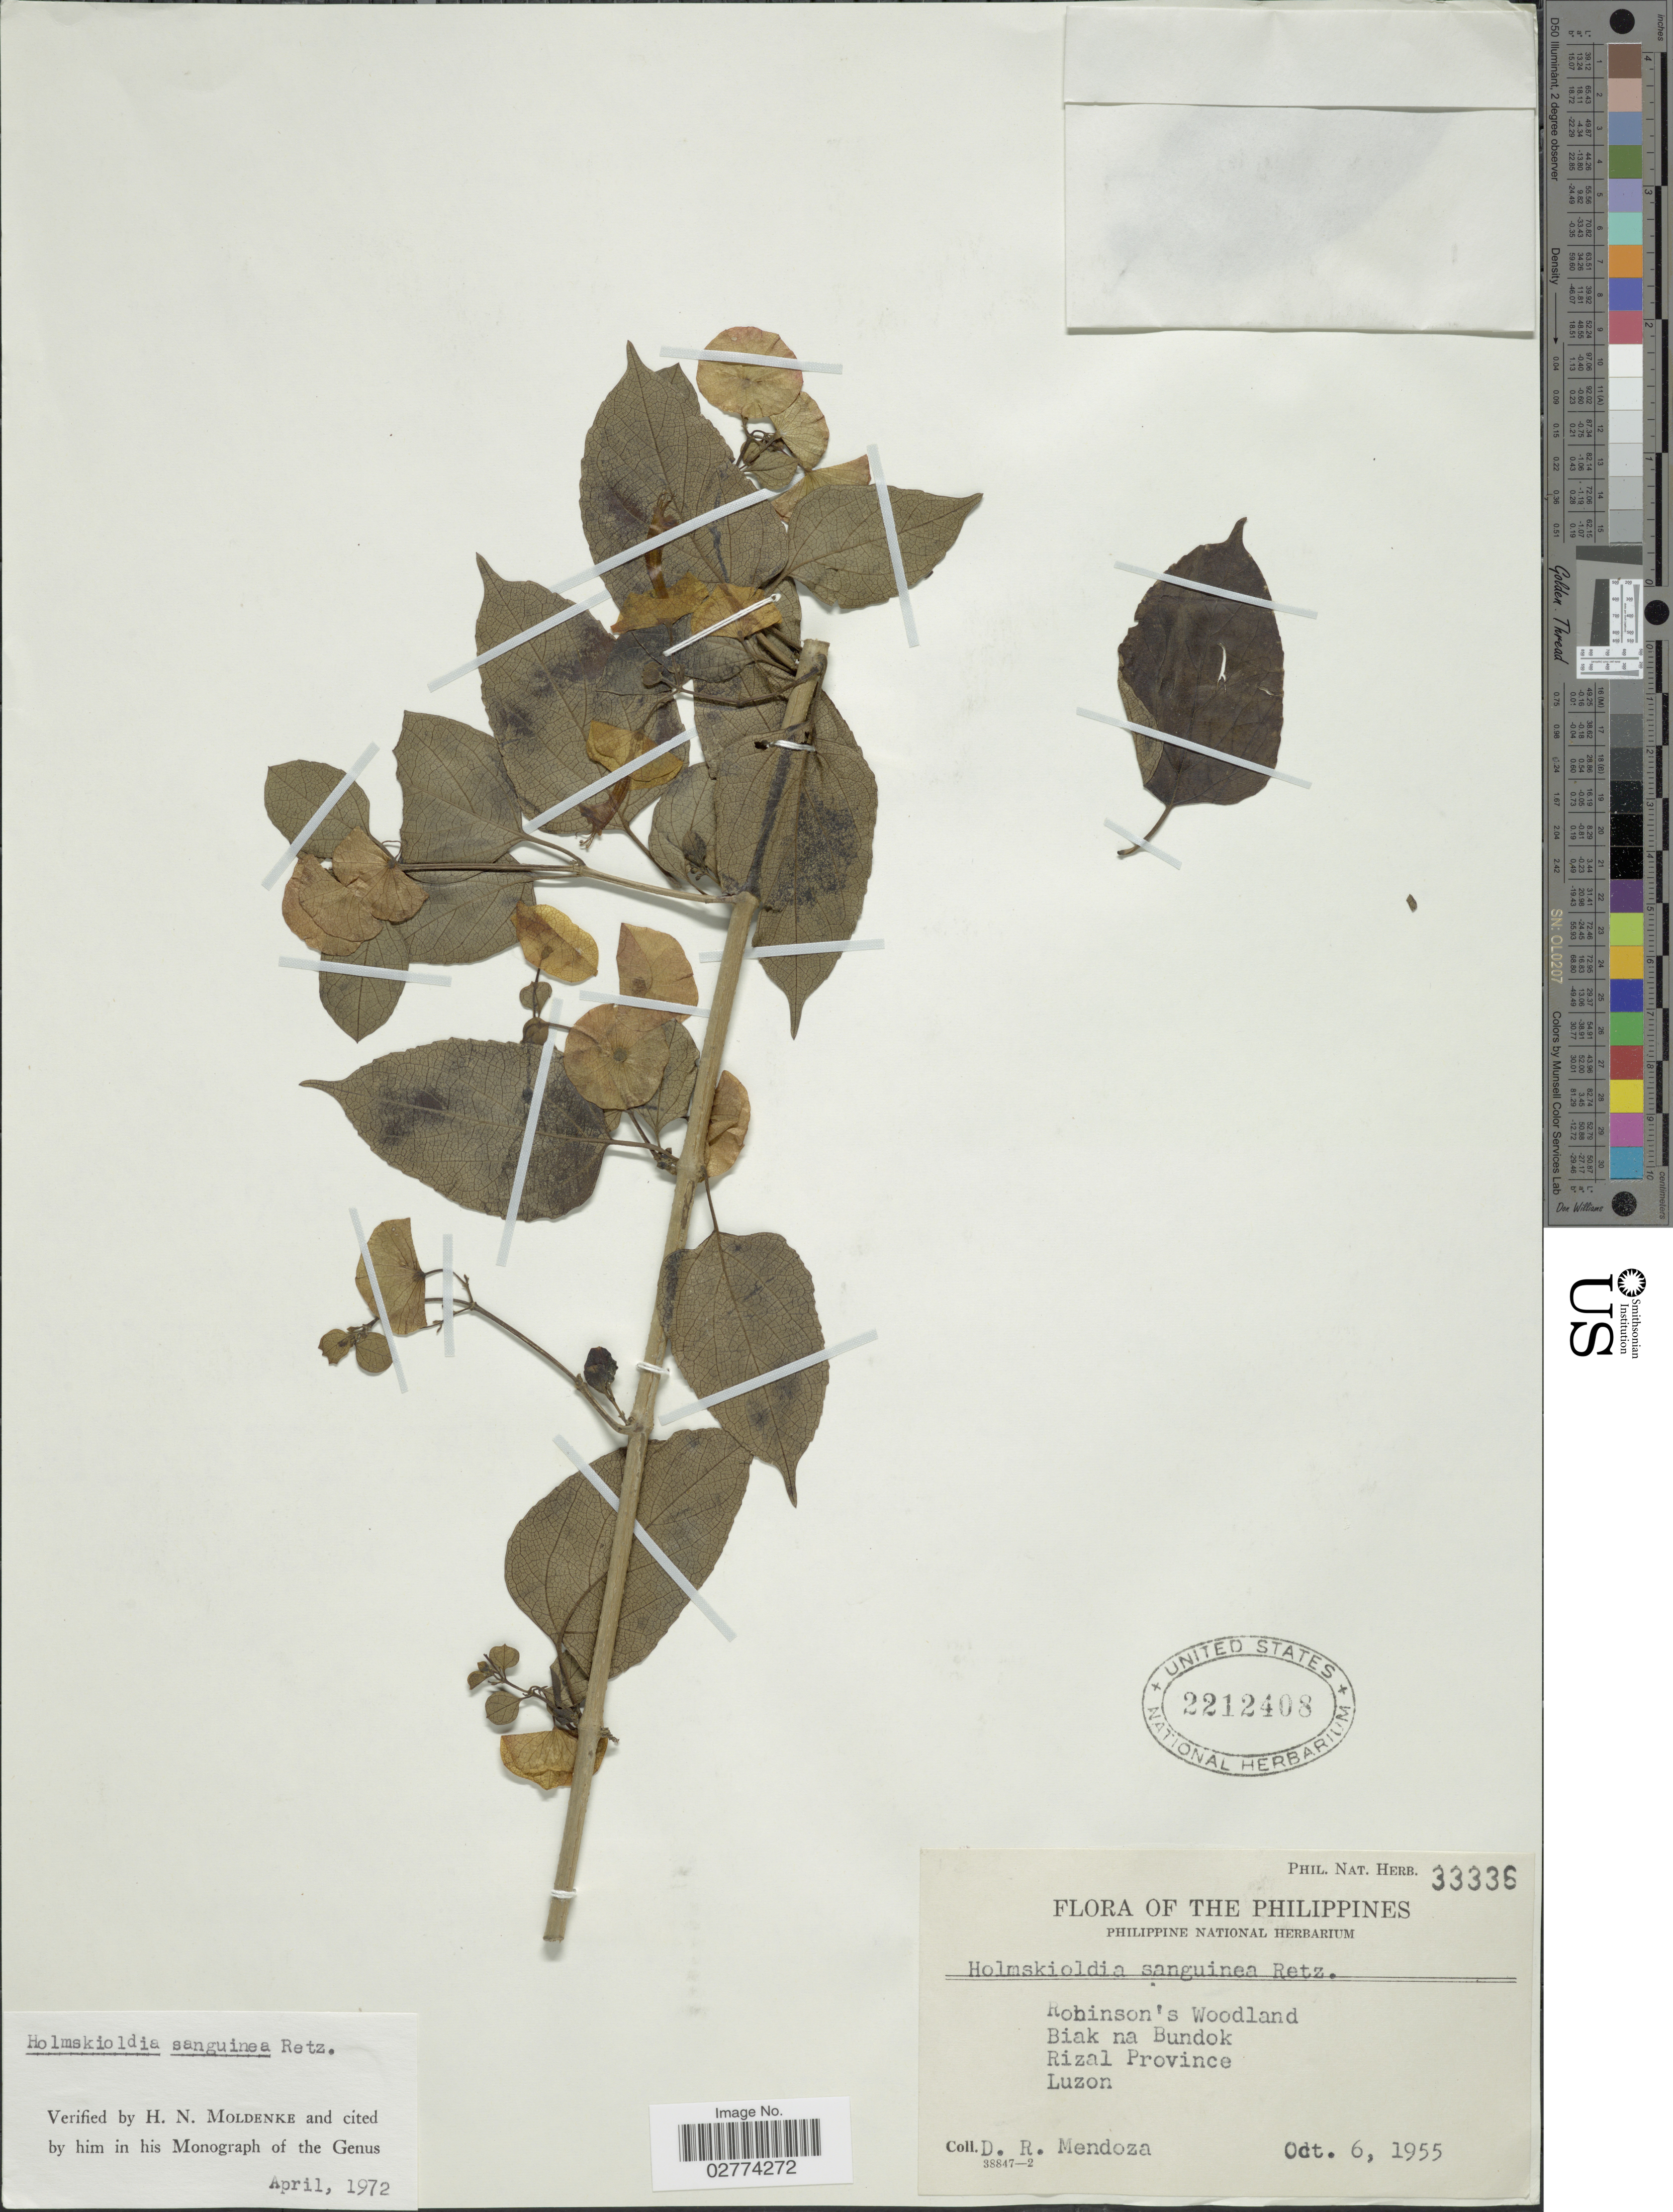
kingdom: Plantae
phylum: Tracheophyta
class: Magnoliopsida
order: Lamiales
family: Lamiaceae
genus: Holmskioldia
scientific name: Holmskioldia sanguinea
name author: Retz.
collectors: D. Mendoza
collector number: Phil. Nat. Herb. 33336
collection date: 1955-10-06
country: Philippines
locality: Robinson's Woodland. Biak na Bundok. Rizal Province. Luzon.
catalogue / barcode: US 2212408